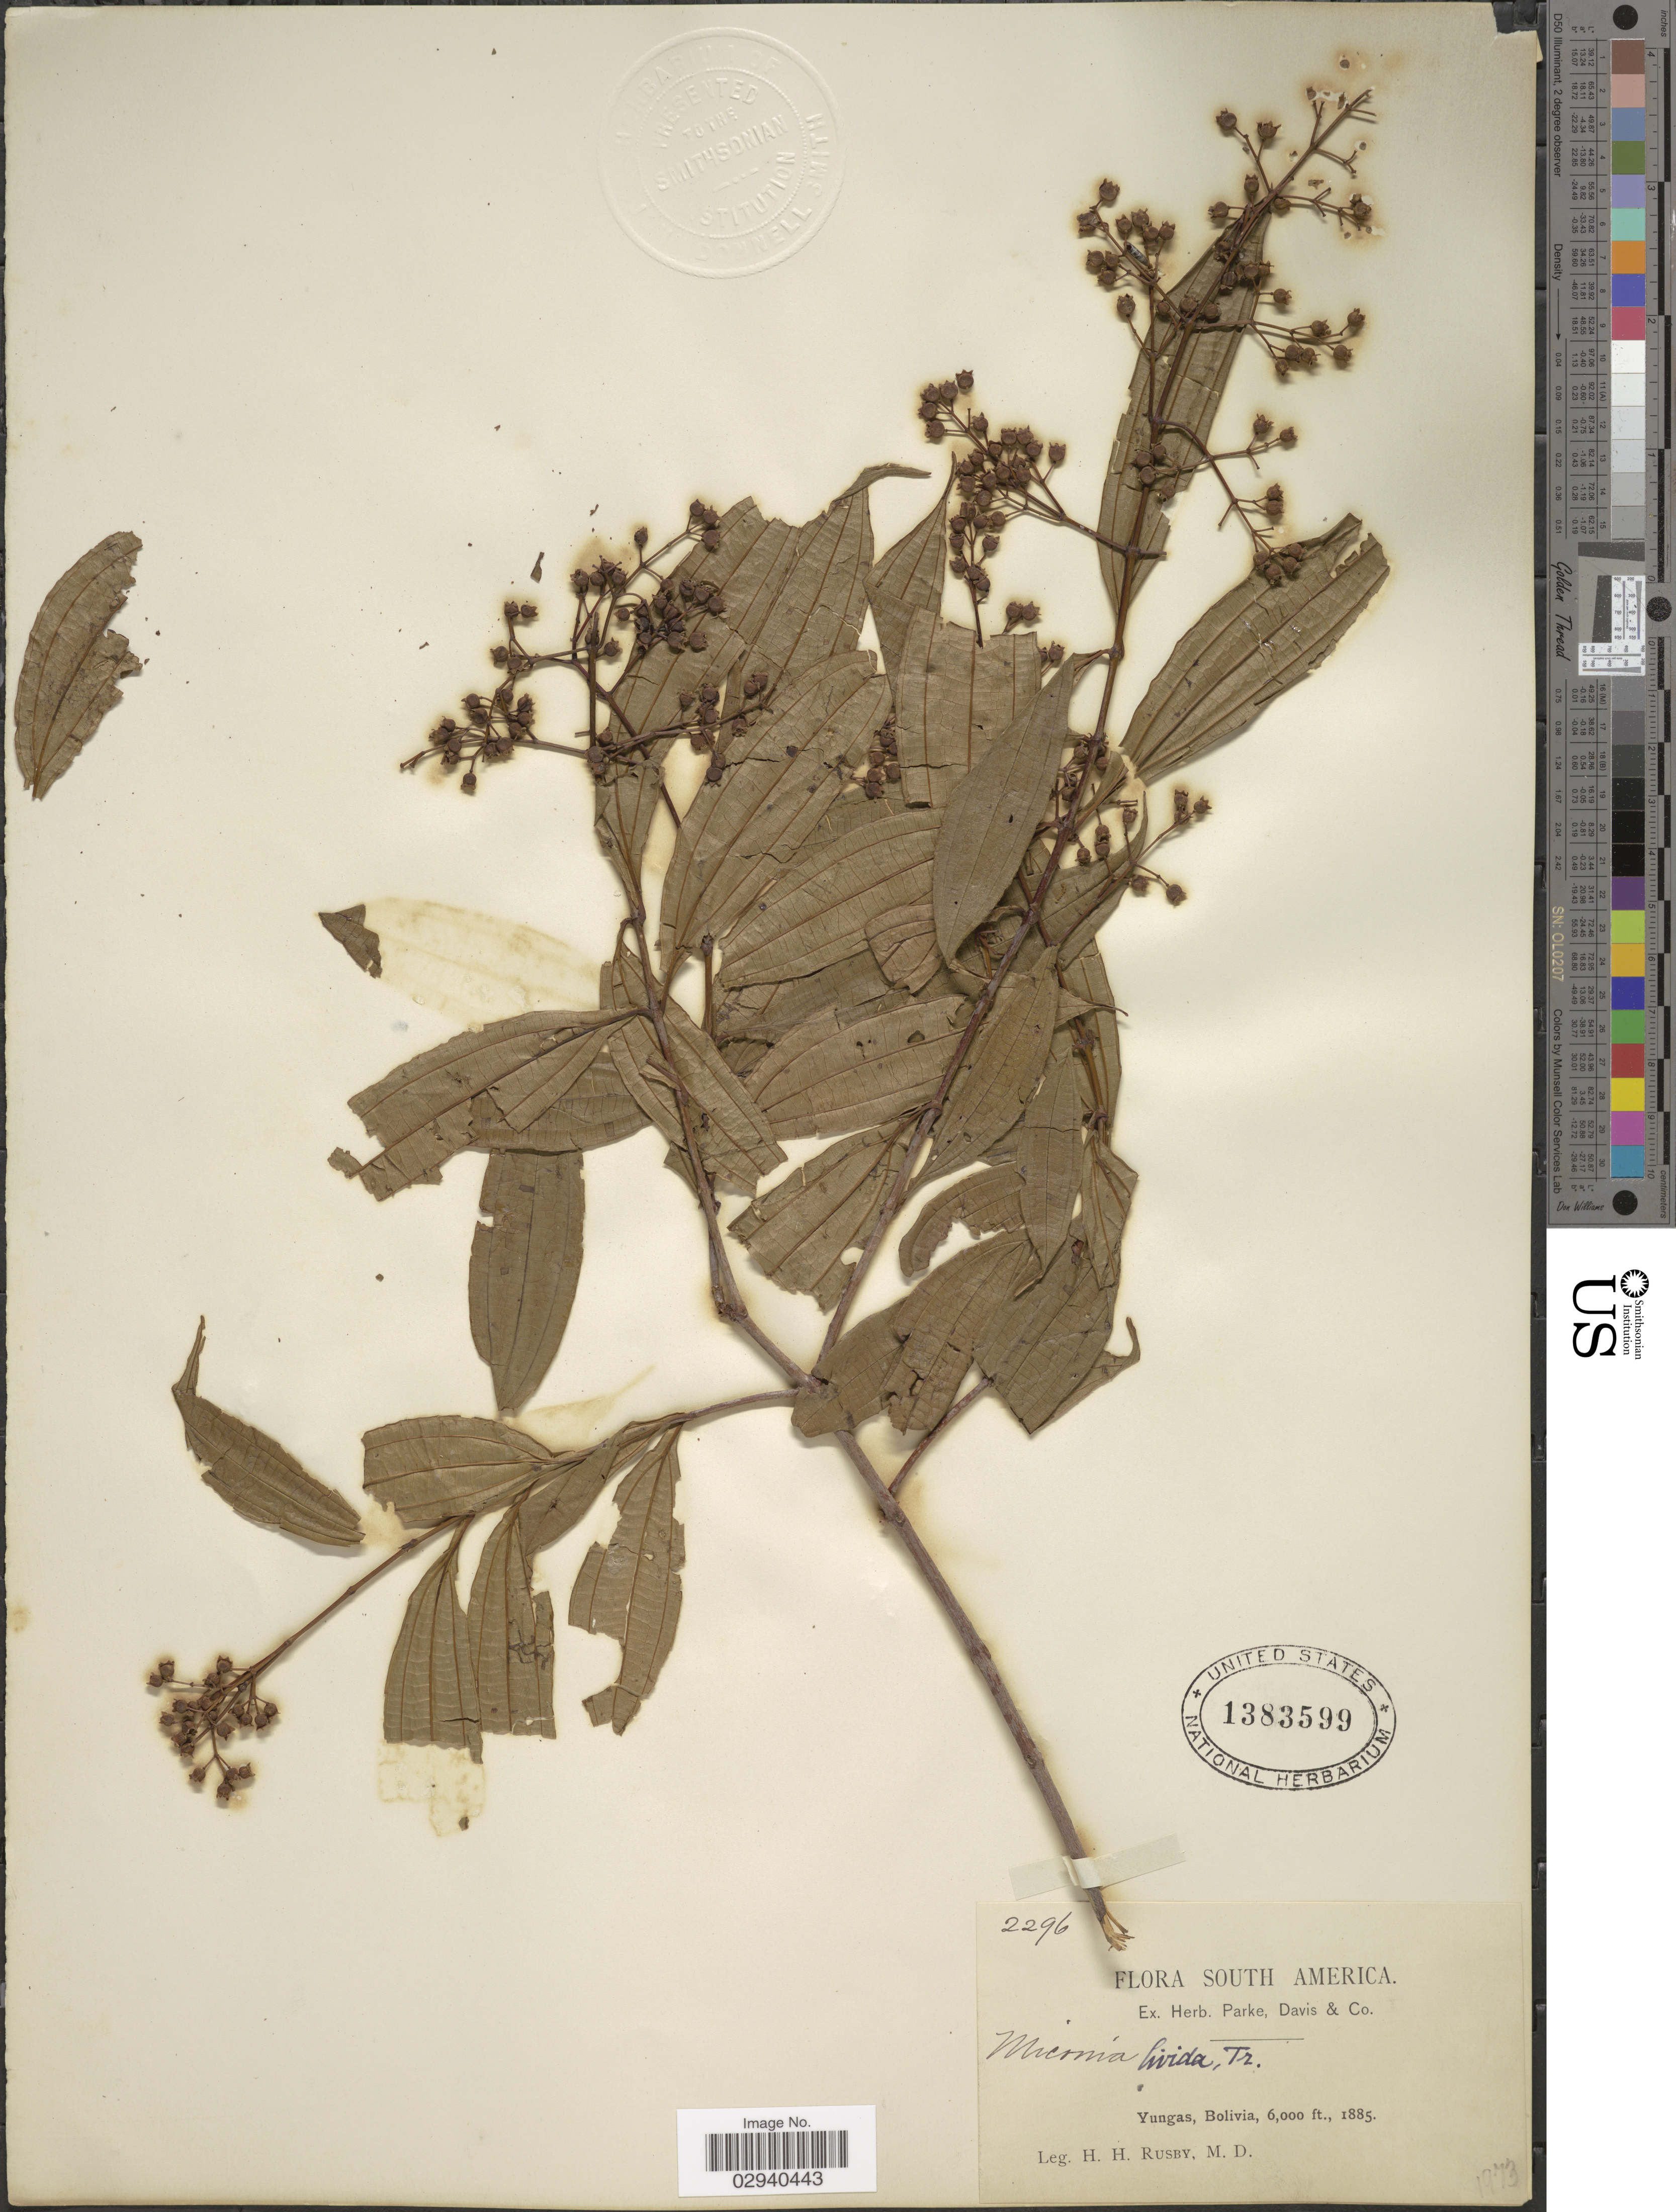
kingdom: Plantae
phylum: Tracheophyta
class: Magnoliopsida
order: Myrtales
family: Melastomataceae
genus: Miconia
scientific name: Miconia livida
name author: Triana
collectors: H. H. Rusby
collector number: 2296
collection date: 1885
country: Bolivia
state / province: La Paz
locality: Yungas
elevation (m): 1829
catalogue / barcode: US 1383599